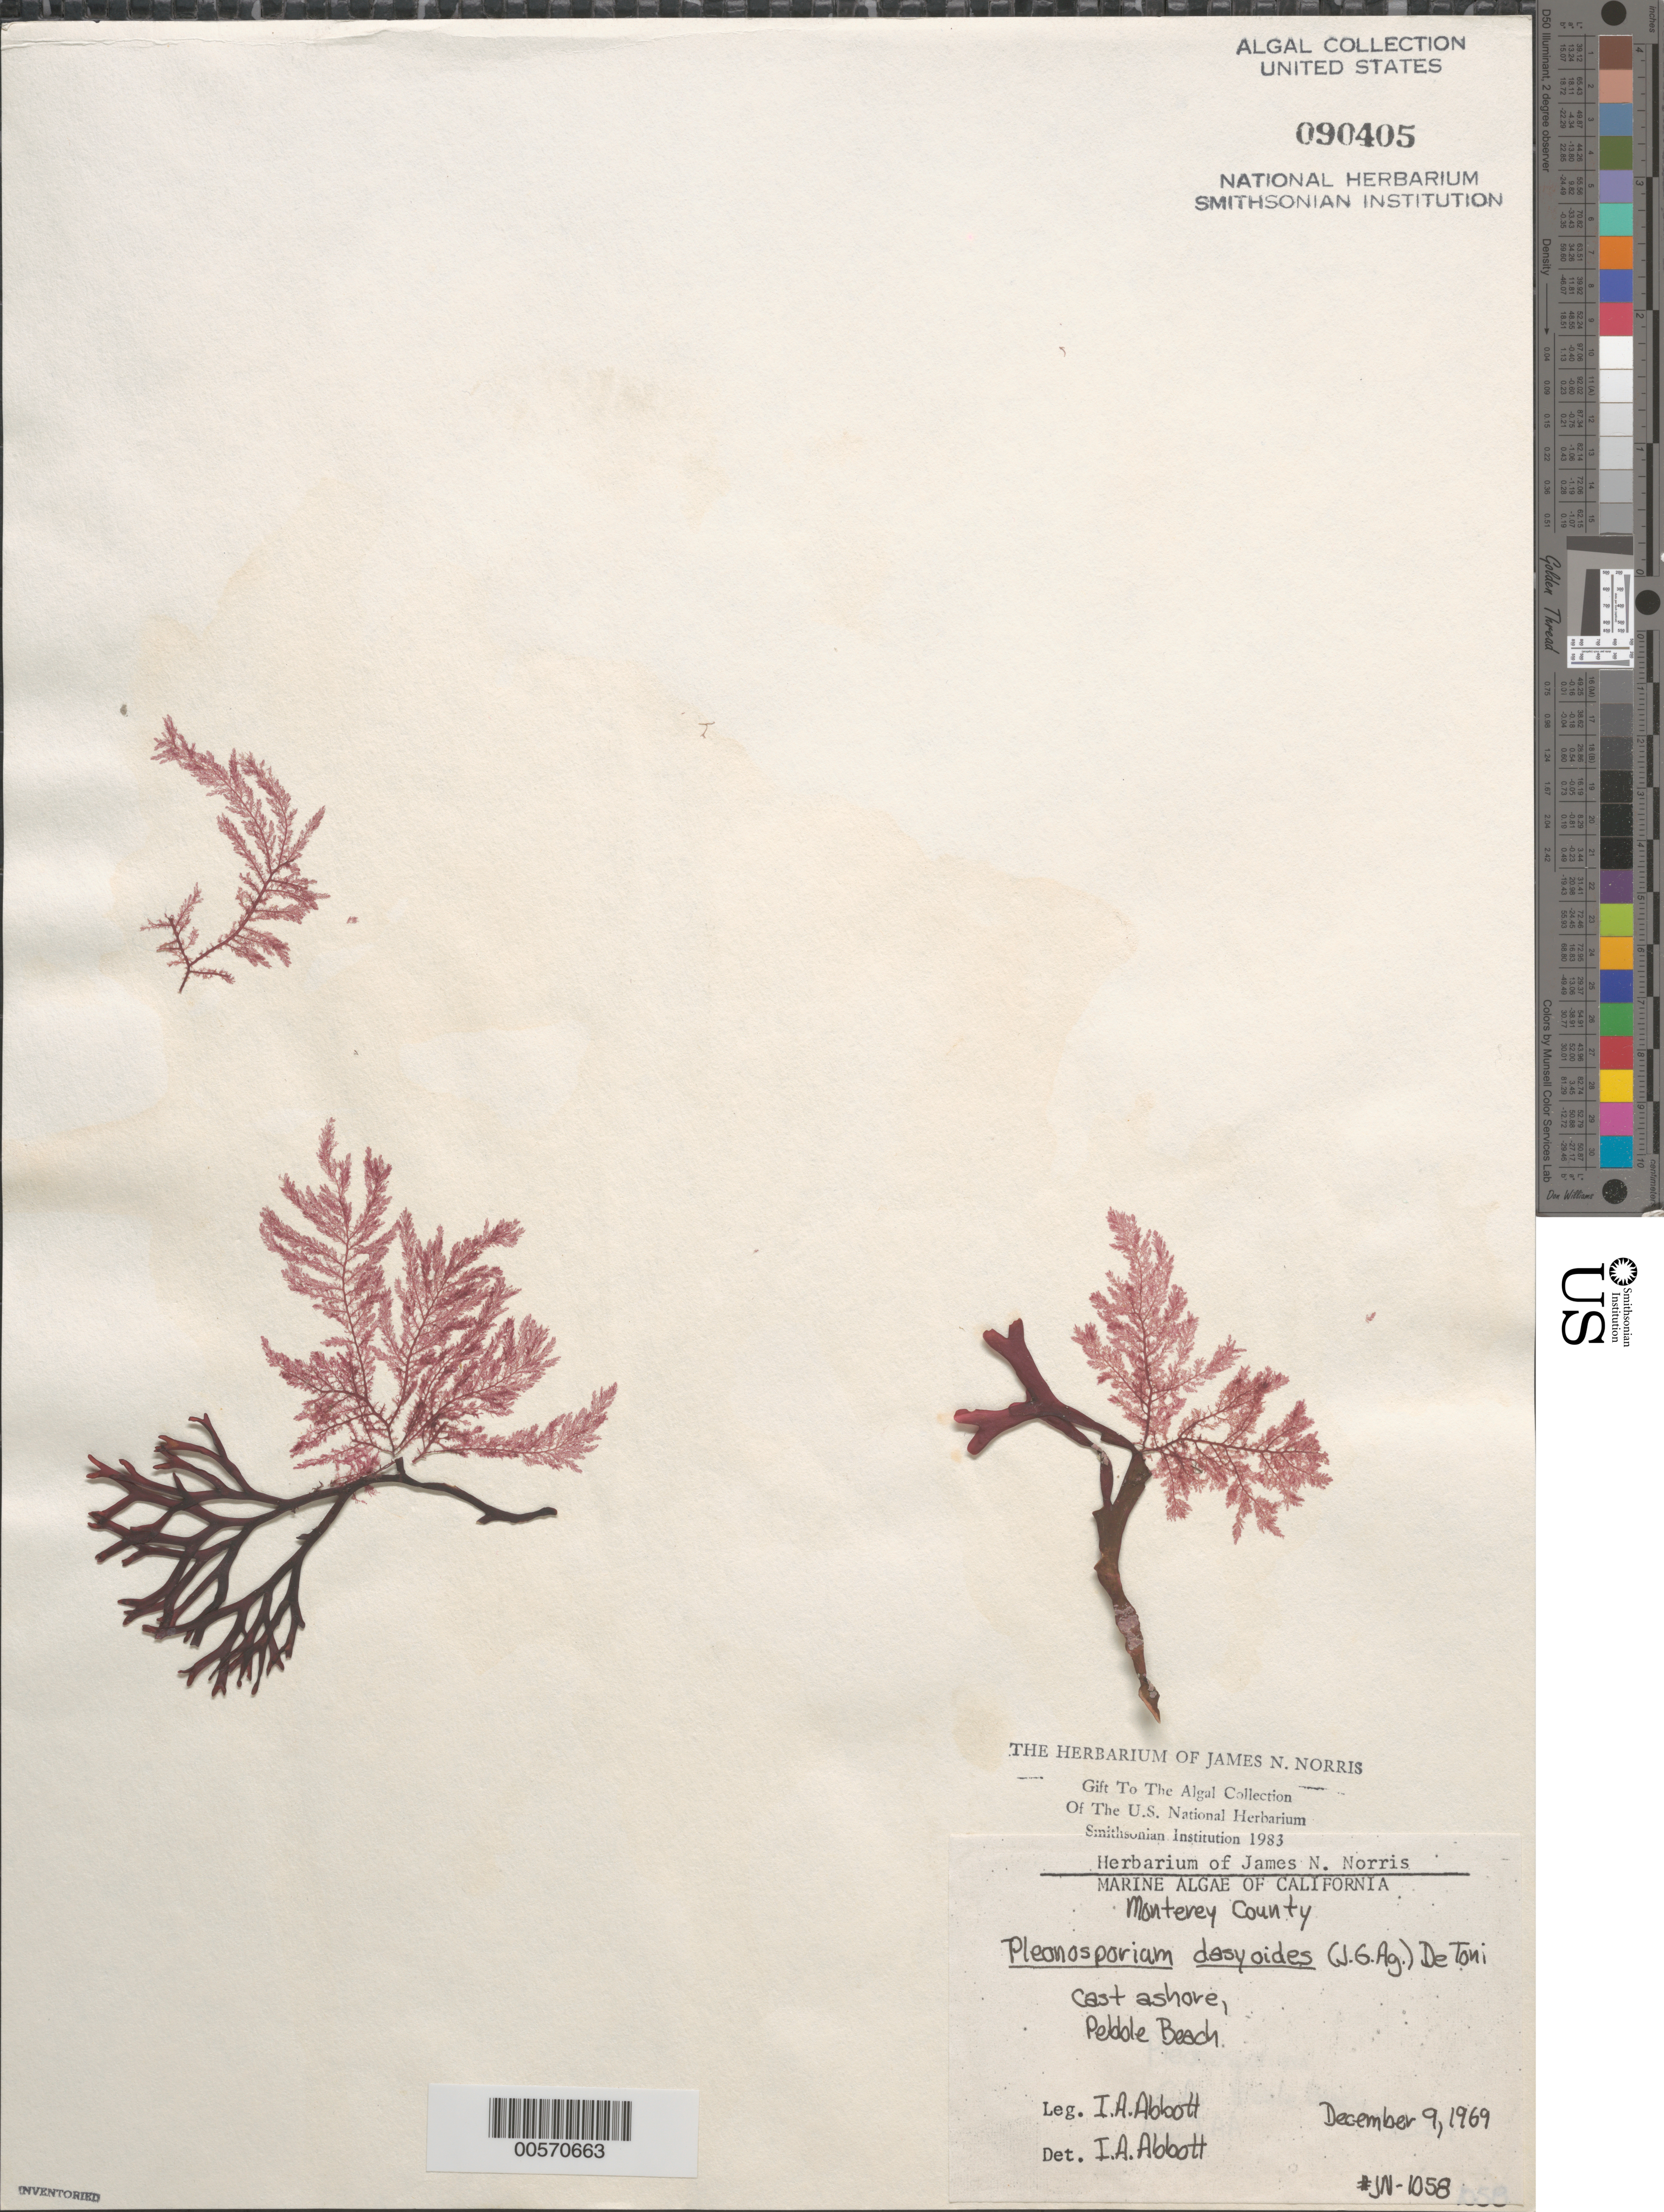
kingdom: Plantae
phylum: Rhodophyta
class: Florideophyceae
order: Ceramiales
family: Wrangeliaceae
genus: Pleonosporium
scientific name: Pleonosporium squarrulosum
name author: (Harv.) I.A. Abbott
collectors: I. A. Abbott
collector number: JN-1058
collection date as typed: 09 Dec 1969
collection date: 1969-12-09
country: United States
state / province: California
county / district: Monterey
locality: Pebble Beach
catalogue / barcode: US 90405